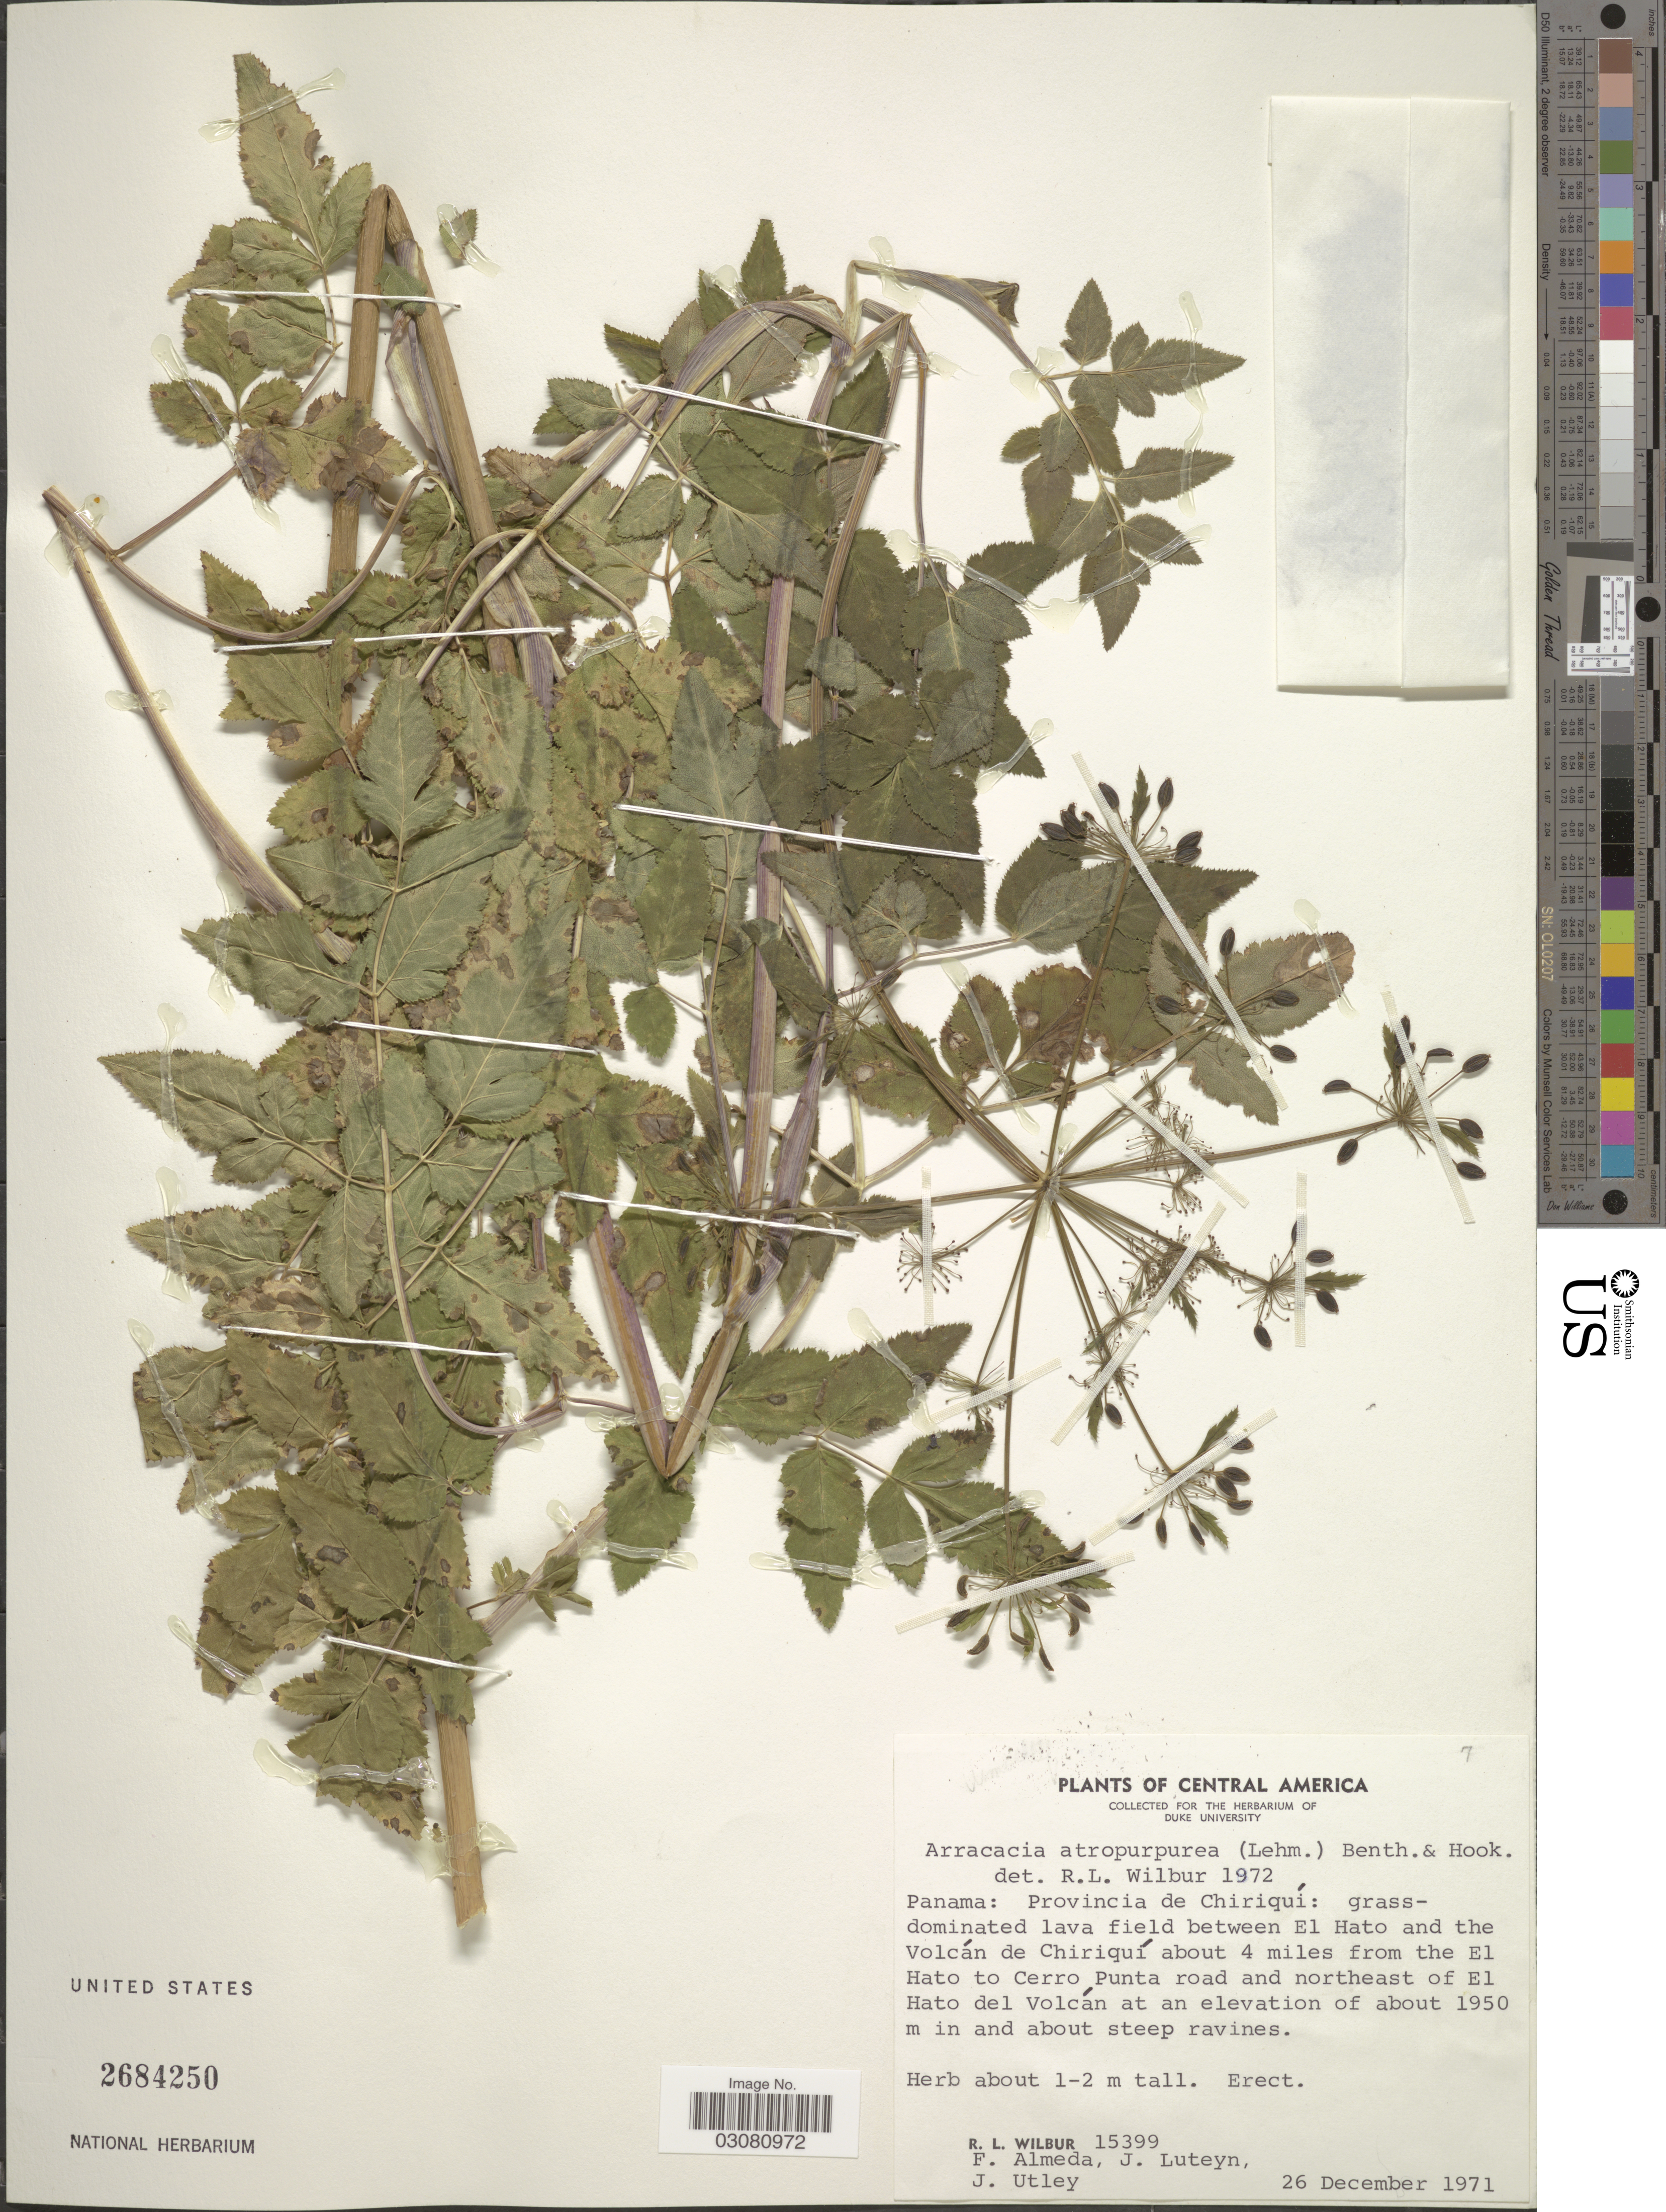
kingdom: Plantae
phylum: Tracheophyta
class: Magnoliopsida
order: Apiales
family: Apiaceae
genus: Arracacia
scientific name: Arracacia atropurpurea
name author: (Lehm.) Benth. & Hook. f. ex Hemsl.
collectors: R. L. Wilbur, F. Almeda, J. L. Luteyn & J. Utley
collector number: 15399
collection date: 1971-12-26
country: Panama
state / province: Chiriqui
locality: Grassdominated lava field between El Hato and the Volcán de Chiriquí about 4 miles from the El Hato to Cerro Punta road and northeast of El Hato de Volcán.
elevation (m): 1950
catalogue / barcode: US 2684250